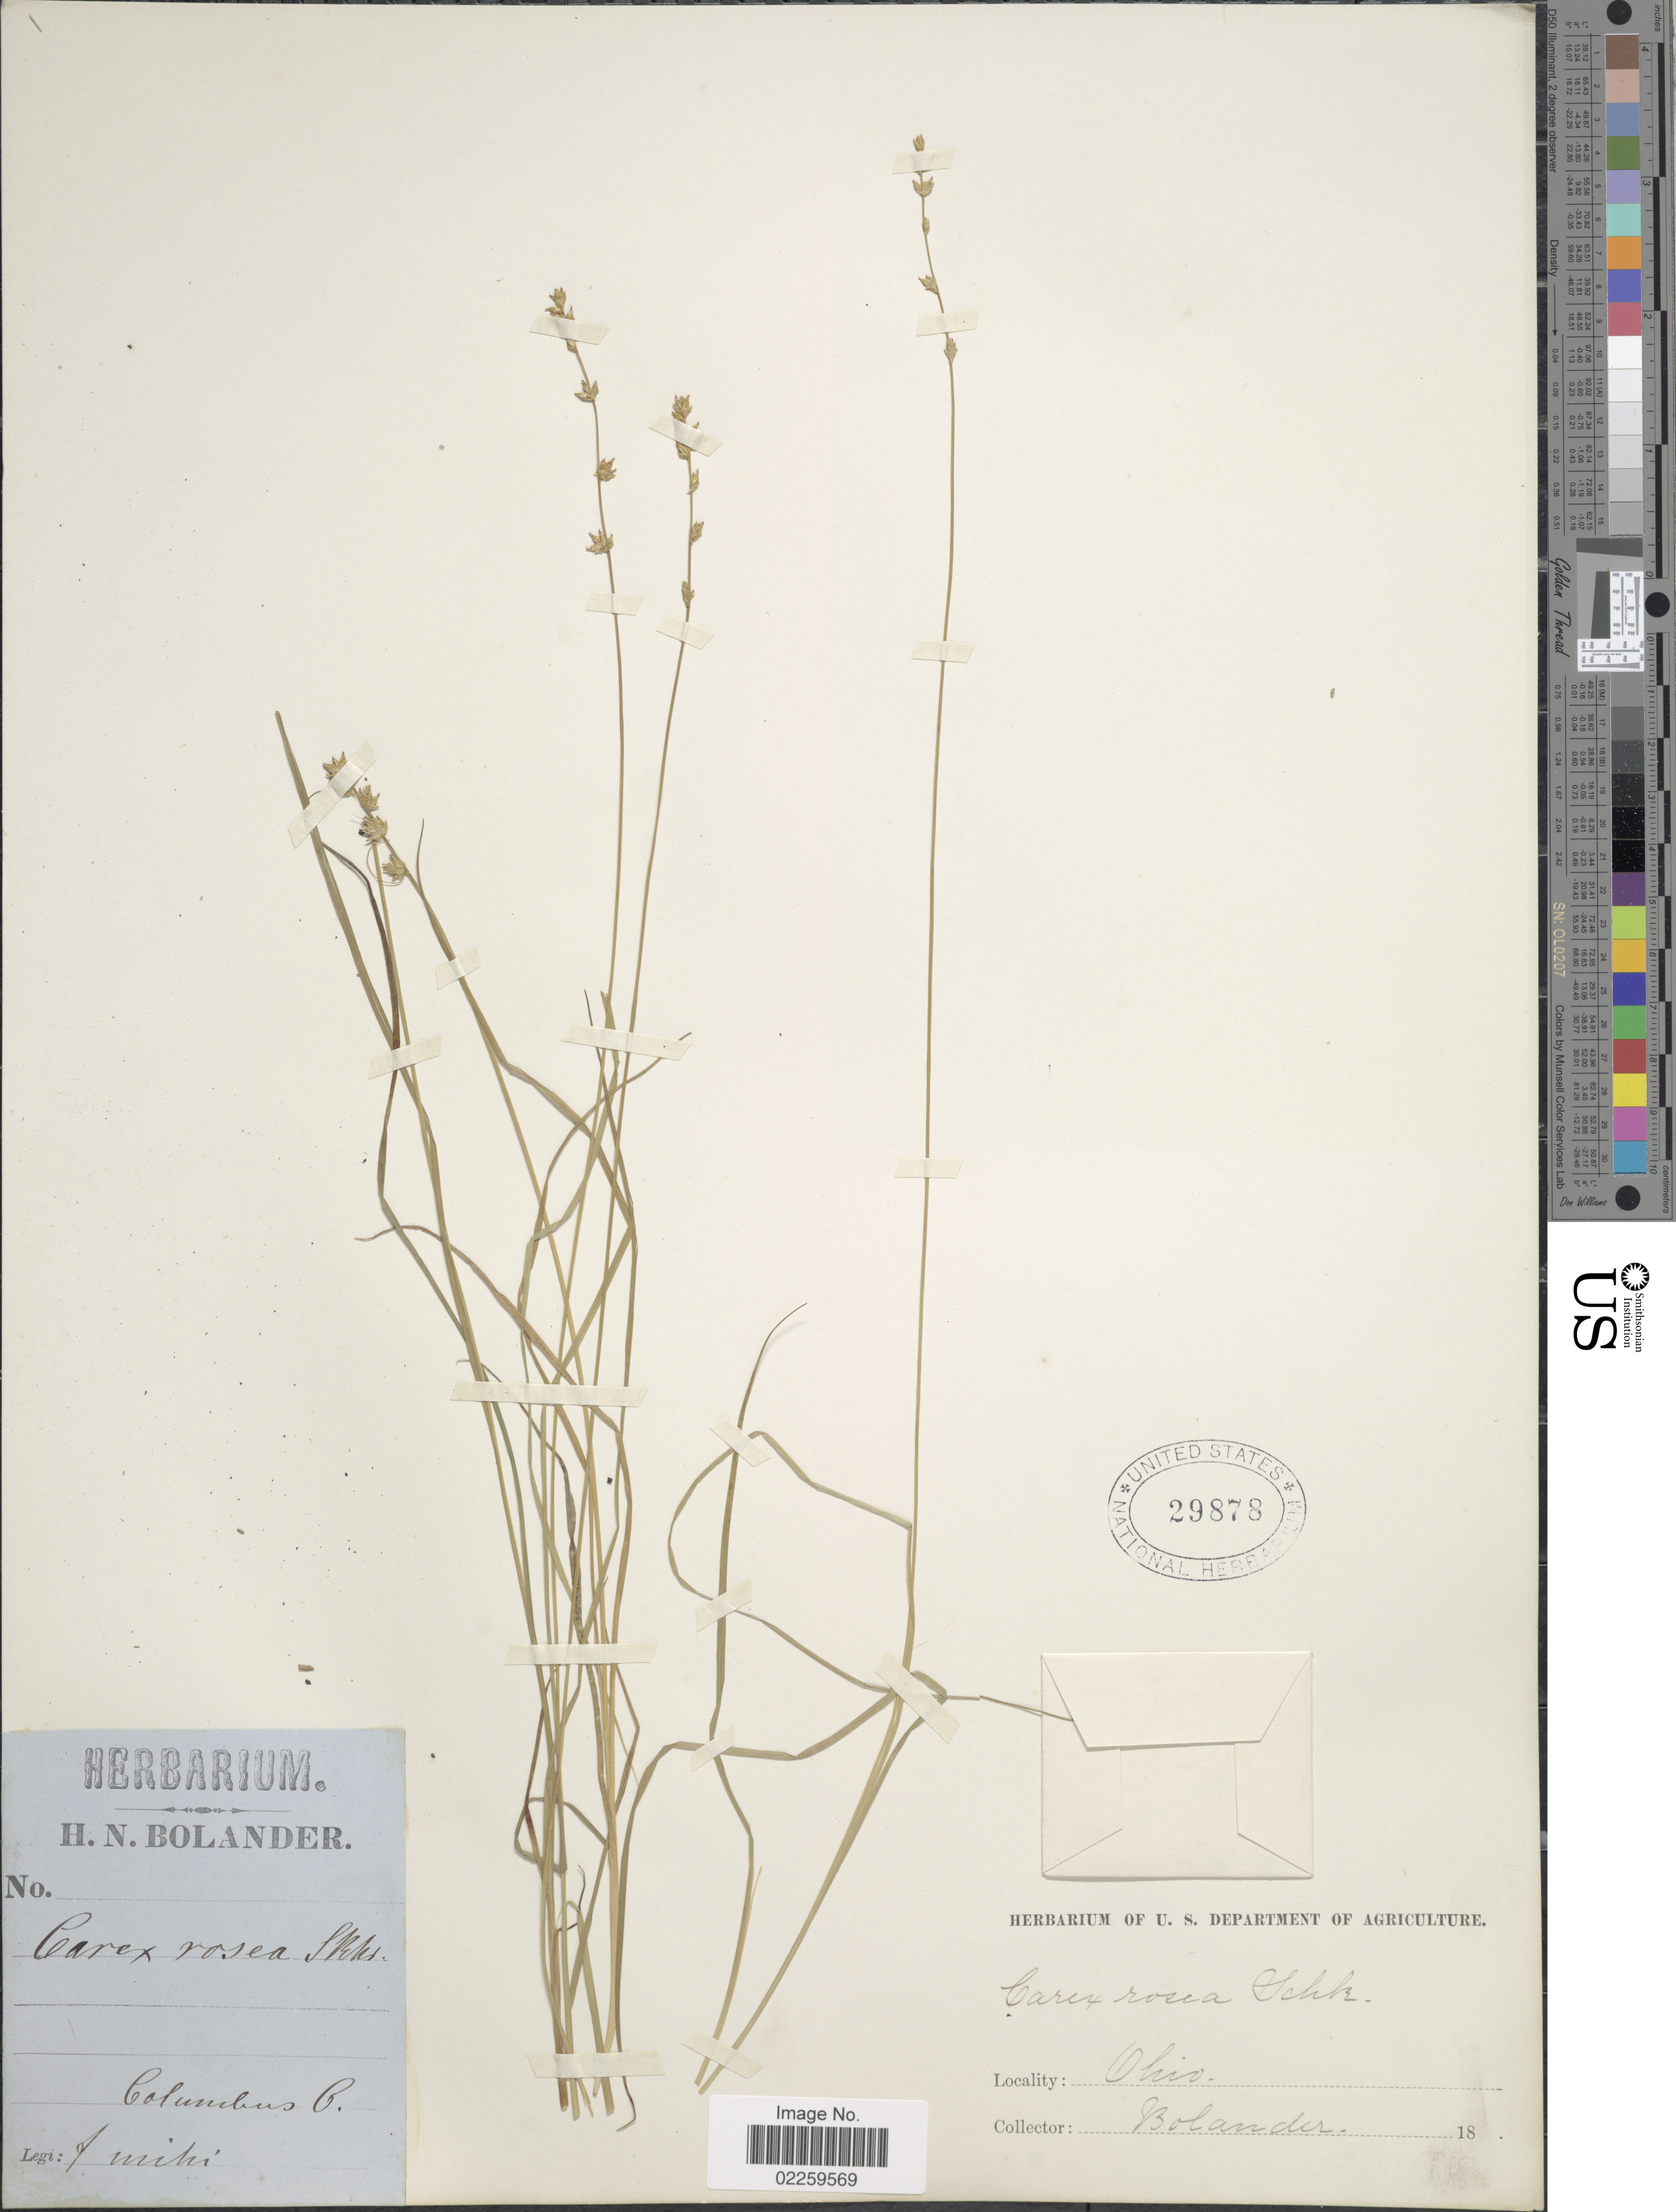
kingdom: Plantae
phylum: Tracheophyta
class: Liliopsida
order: Poales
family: Cyperaceae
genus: Carex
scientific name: Carex rosea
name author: Willd.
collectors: H. Bolander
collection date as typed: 18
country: United States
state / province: Ohio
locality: Columbus P. Ohio.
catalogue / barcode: US 29878